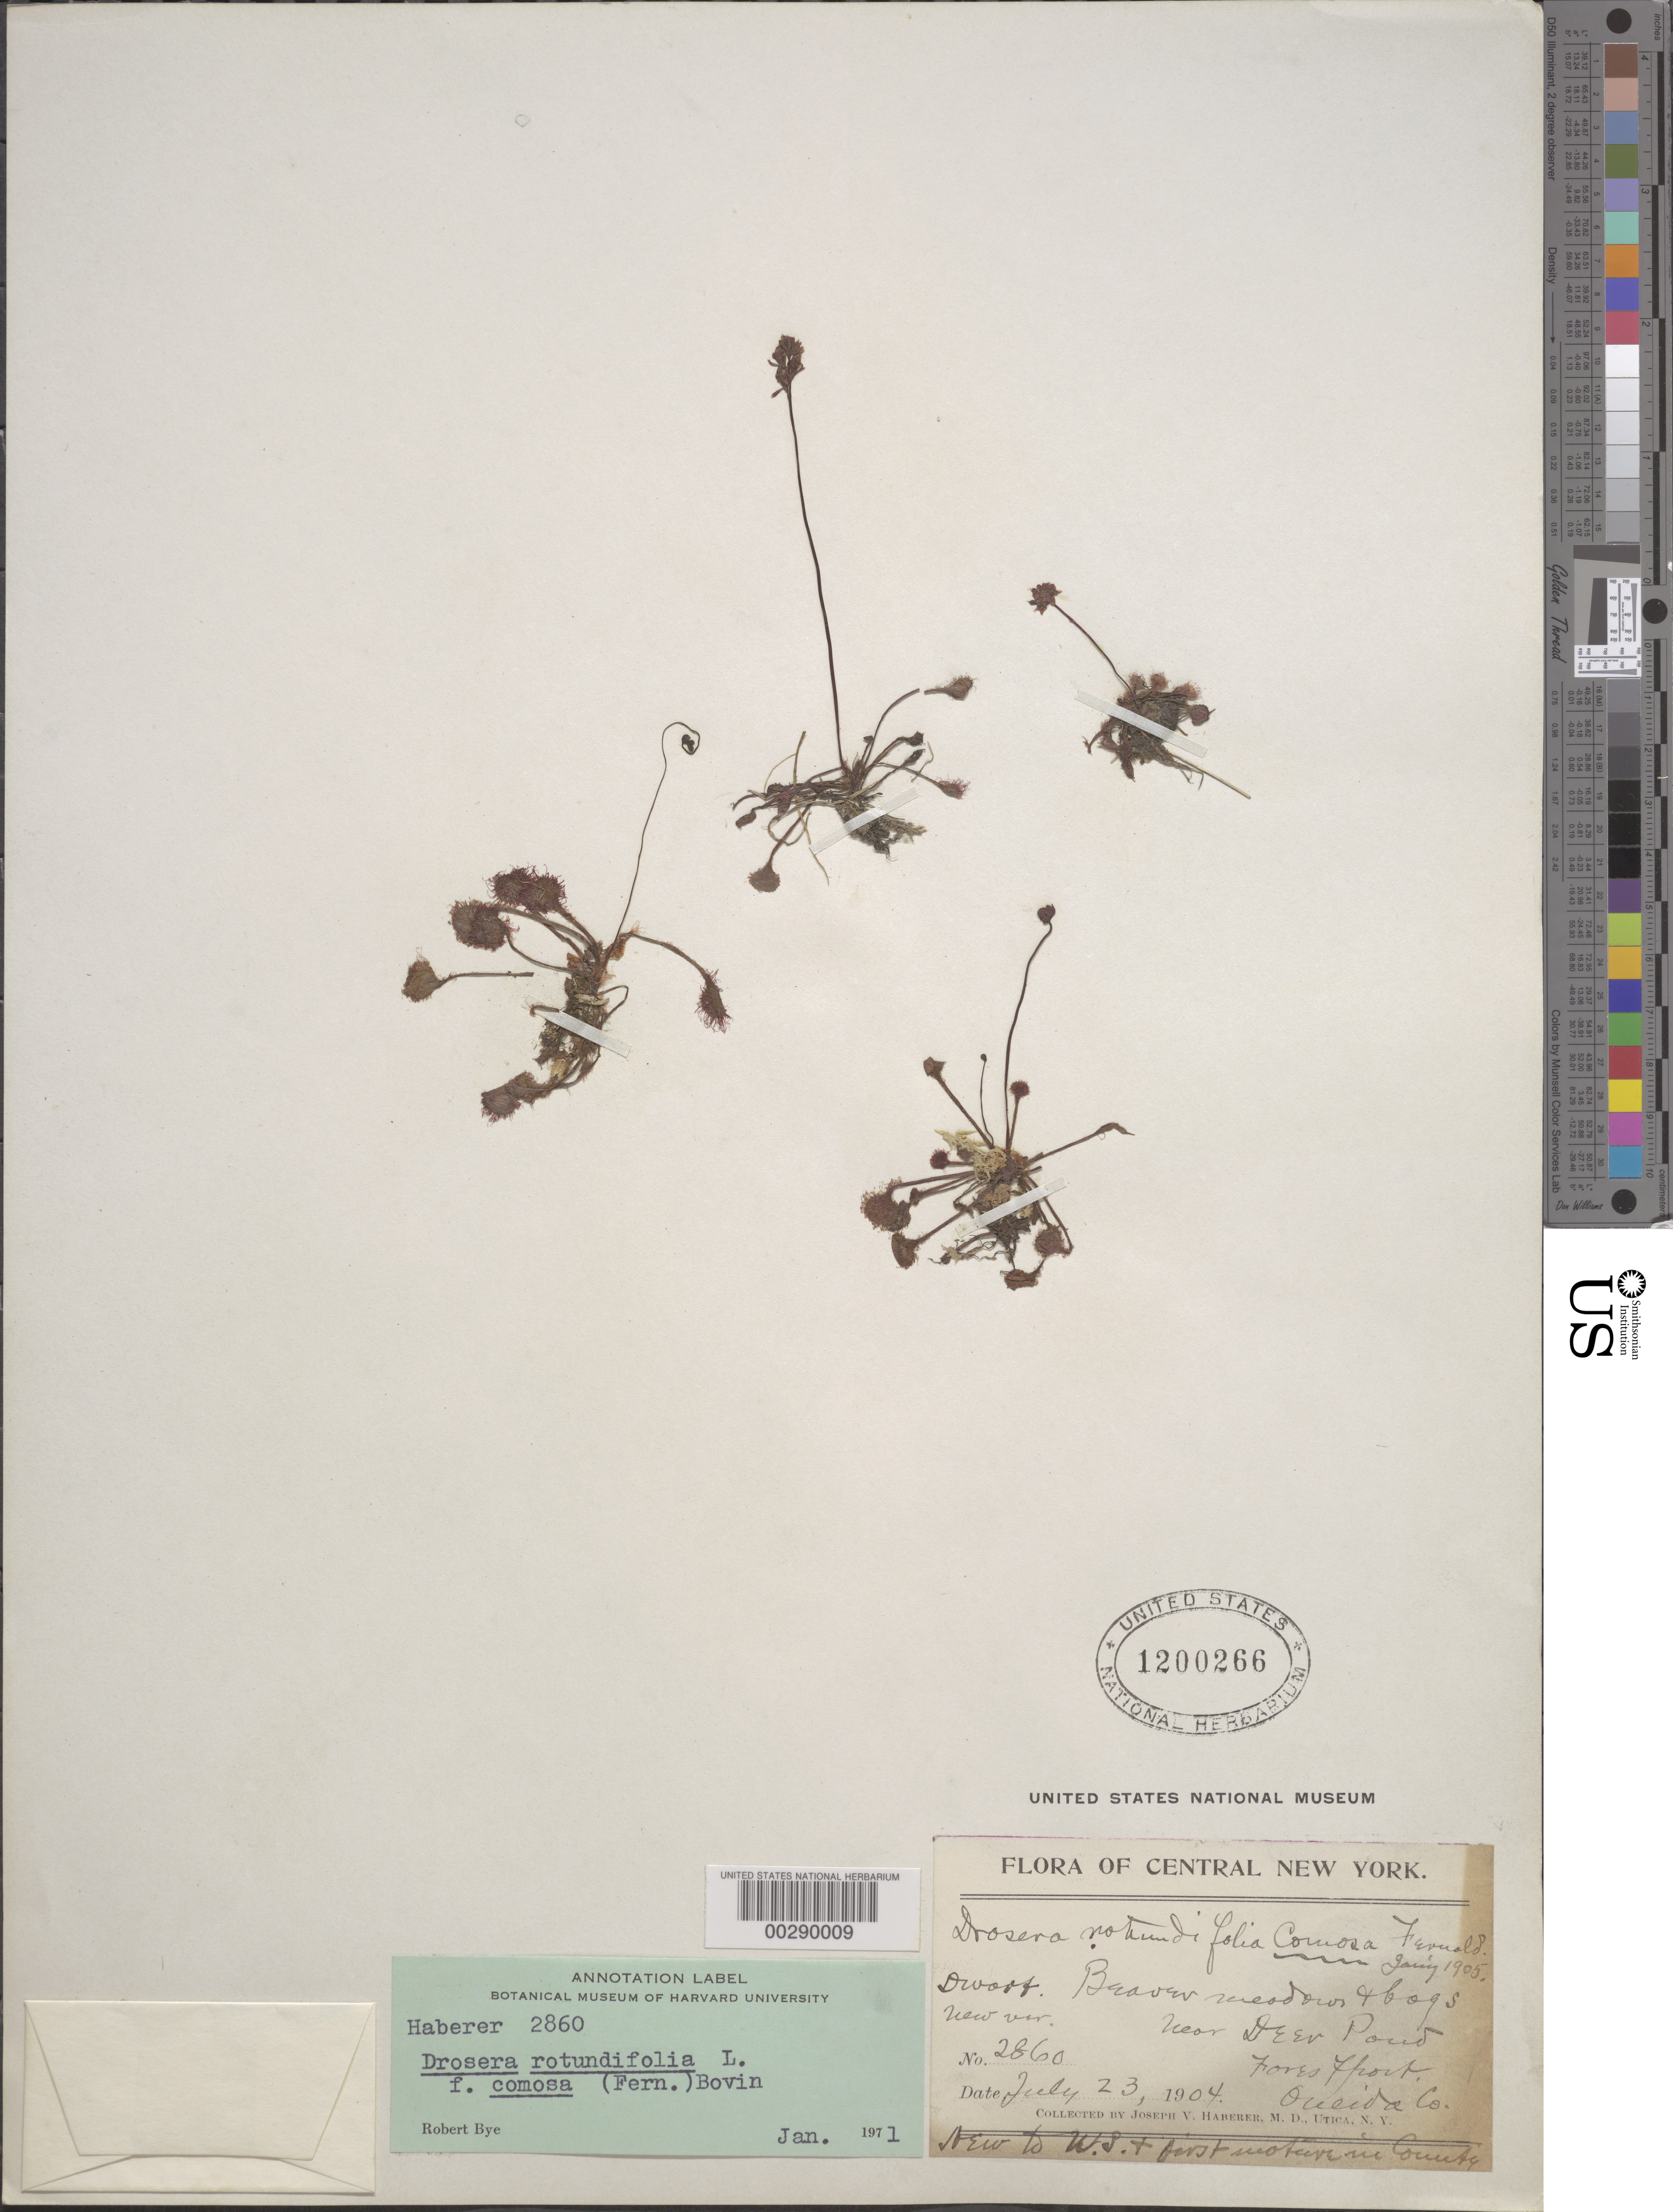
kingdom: Plantae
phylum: Tracheophyta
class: Magnoliopsida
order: Caryophyllales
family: Droseraceae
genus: Drosera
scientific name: Drosera rotundifolia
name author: L.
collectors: J. V. Haberer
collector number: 2860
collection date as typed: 23 Jul 1904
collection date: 1904-07-23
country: United States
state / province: New York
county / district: Oneida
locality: Near deer point, forest park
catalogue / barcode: US 1200266